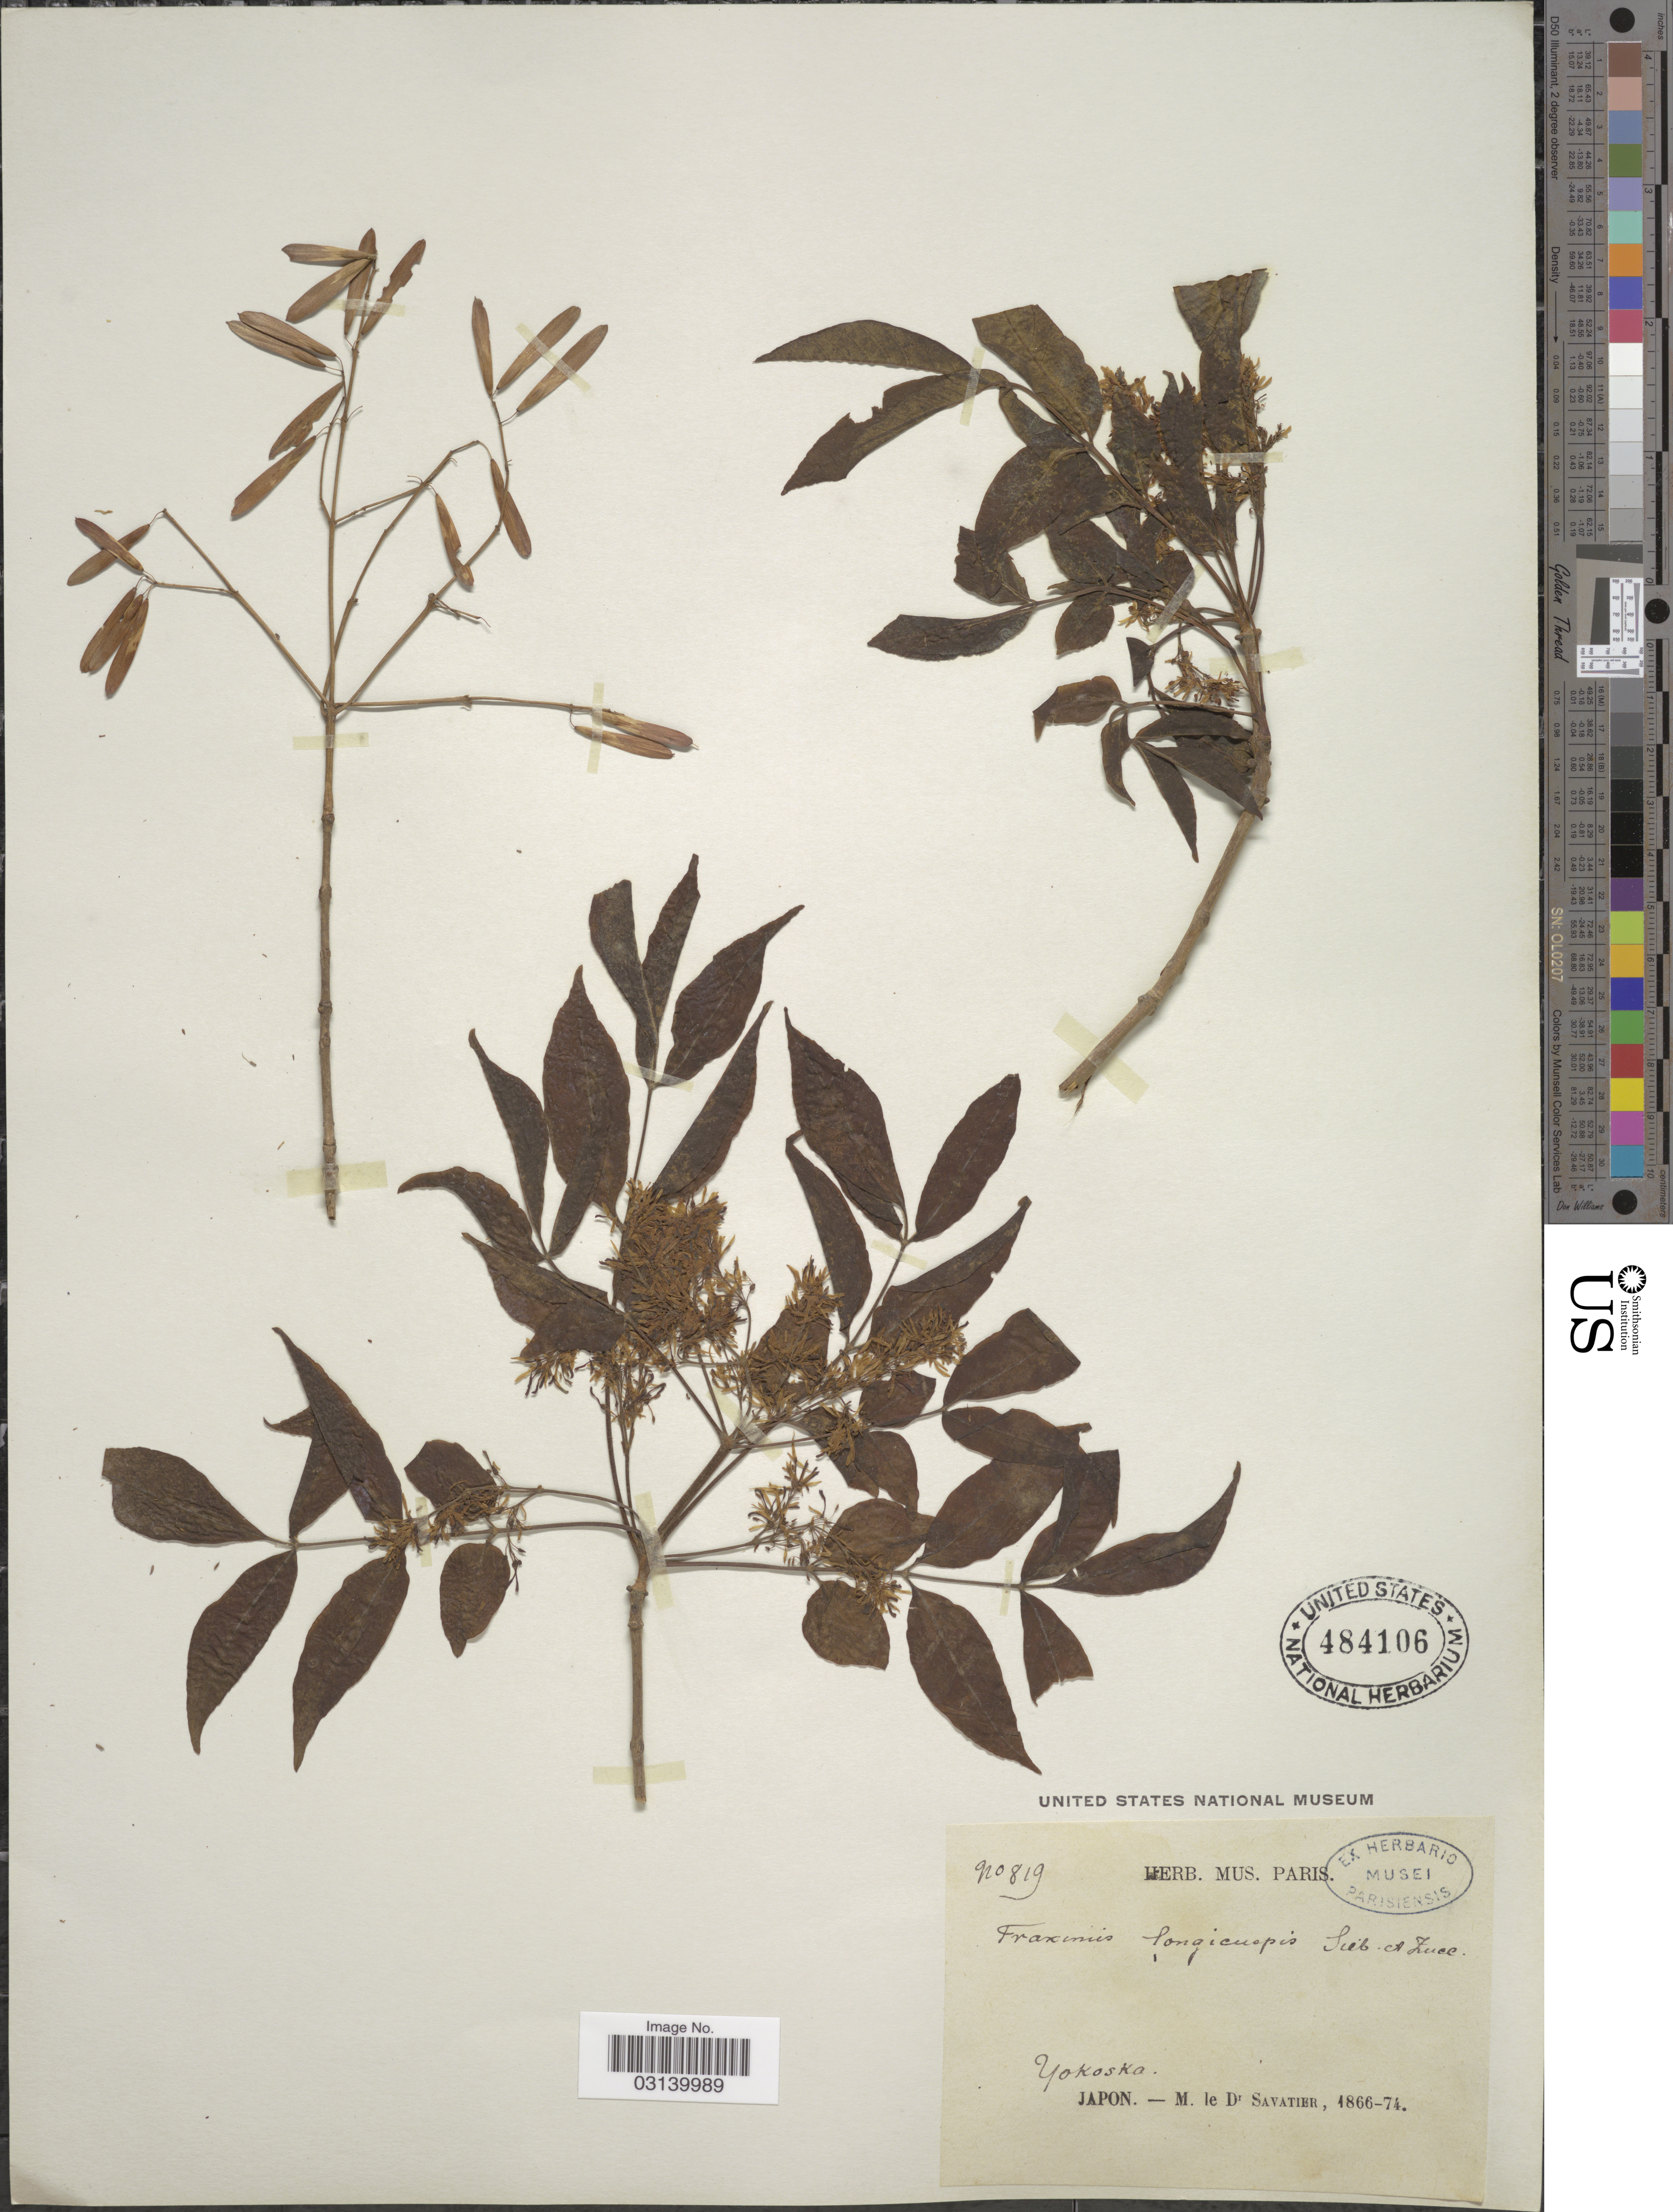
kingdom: Plantae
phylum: Tracheophyta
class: Magnoliopsida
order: Lamiales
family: Oleaceae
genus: Fraxinus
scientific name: Fraxinus longicuspis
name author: Siebold & Zucc.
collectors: Savatier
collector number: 819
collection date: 1866/1874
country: Japan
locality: Yokoska.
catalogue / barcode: US 484106